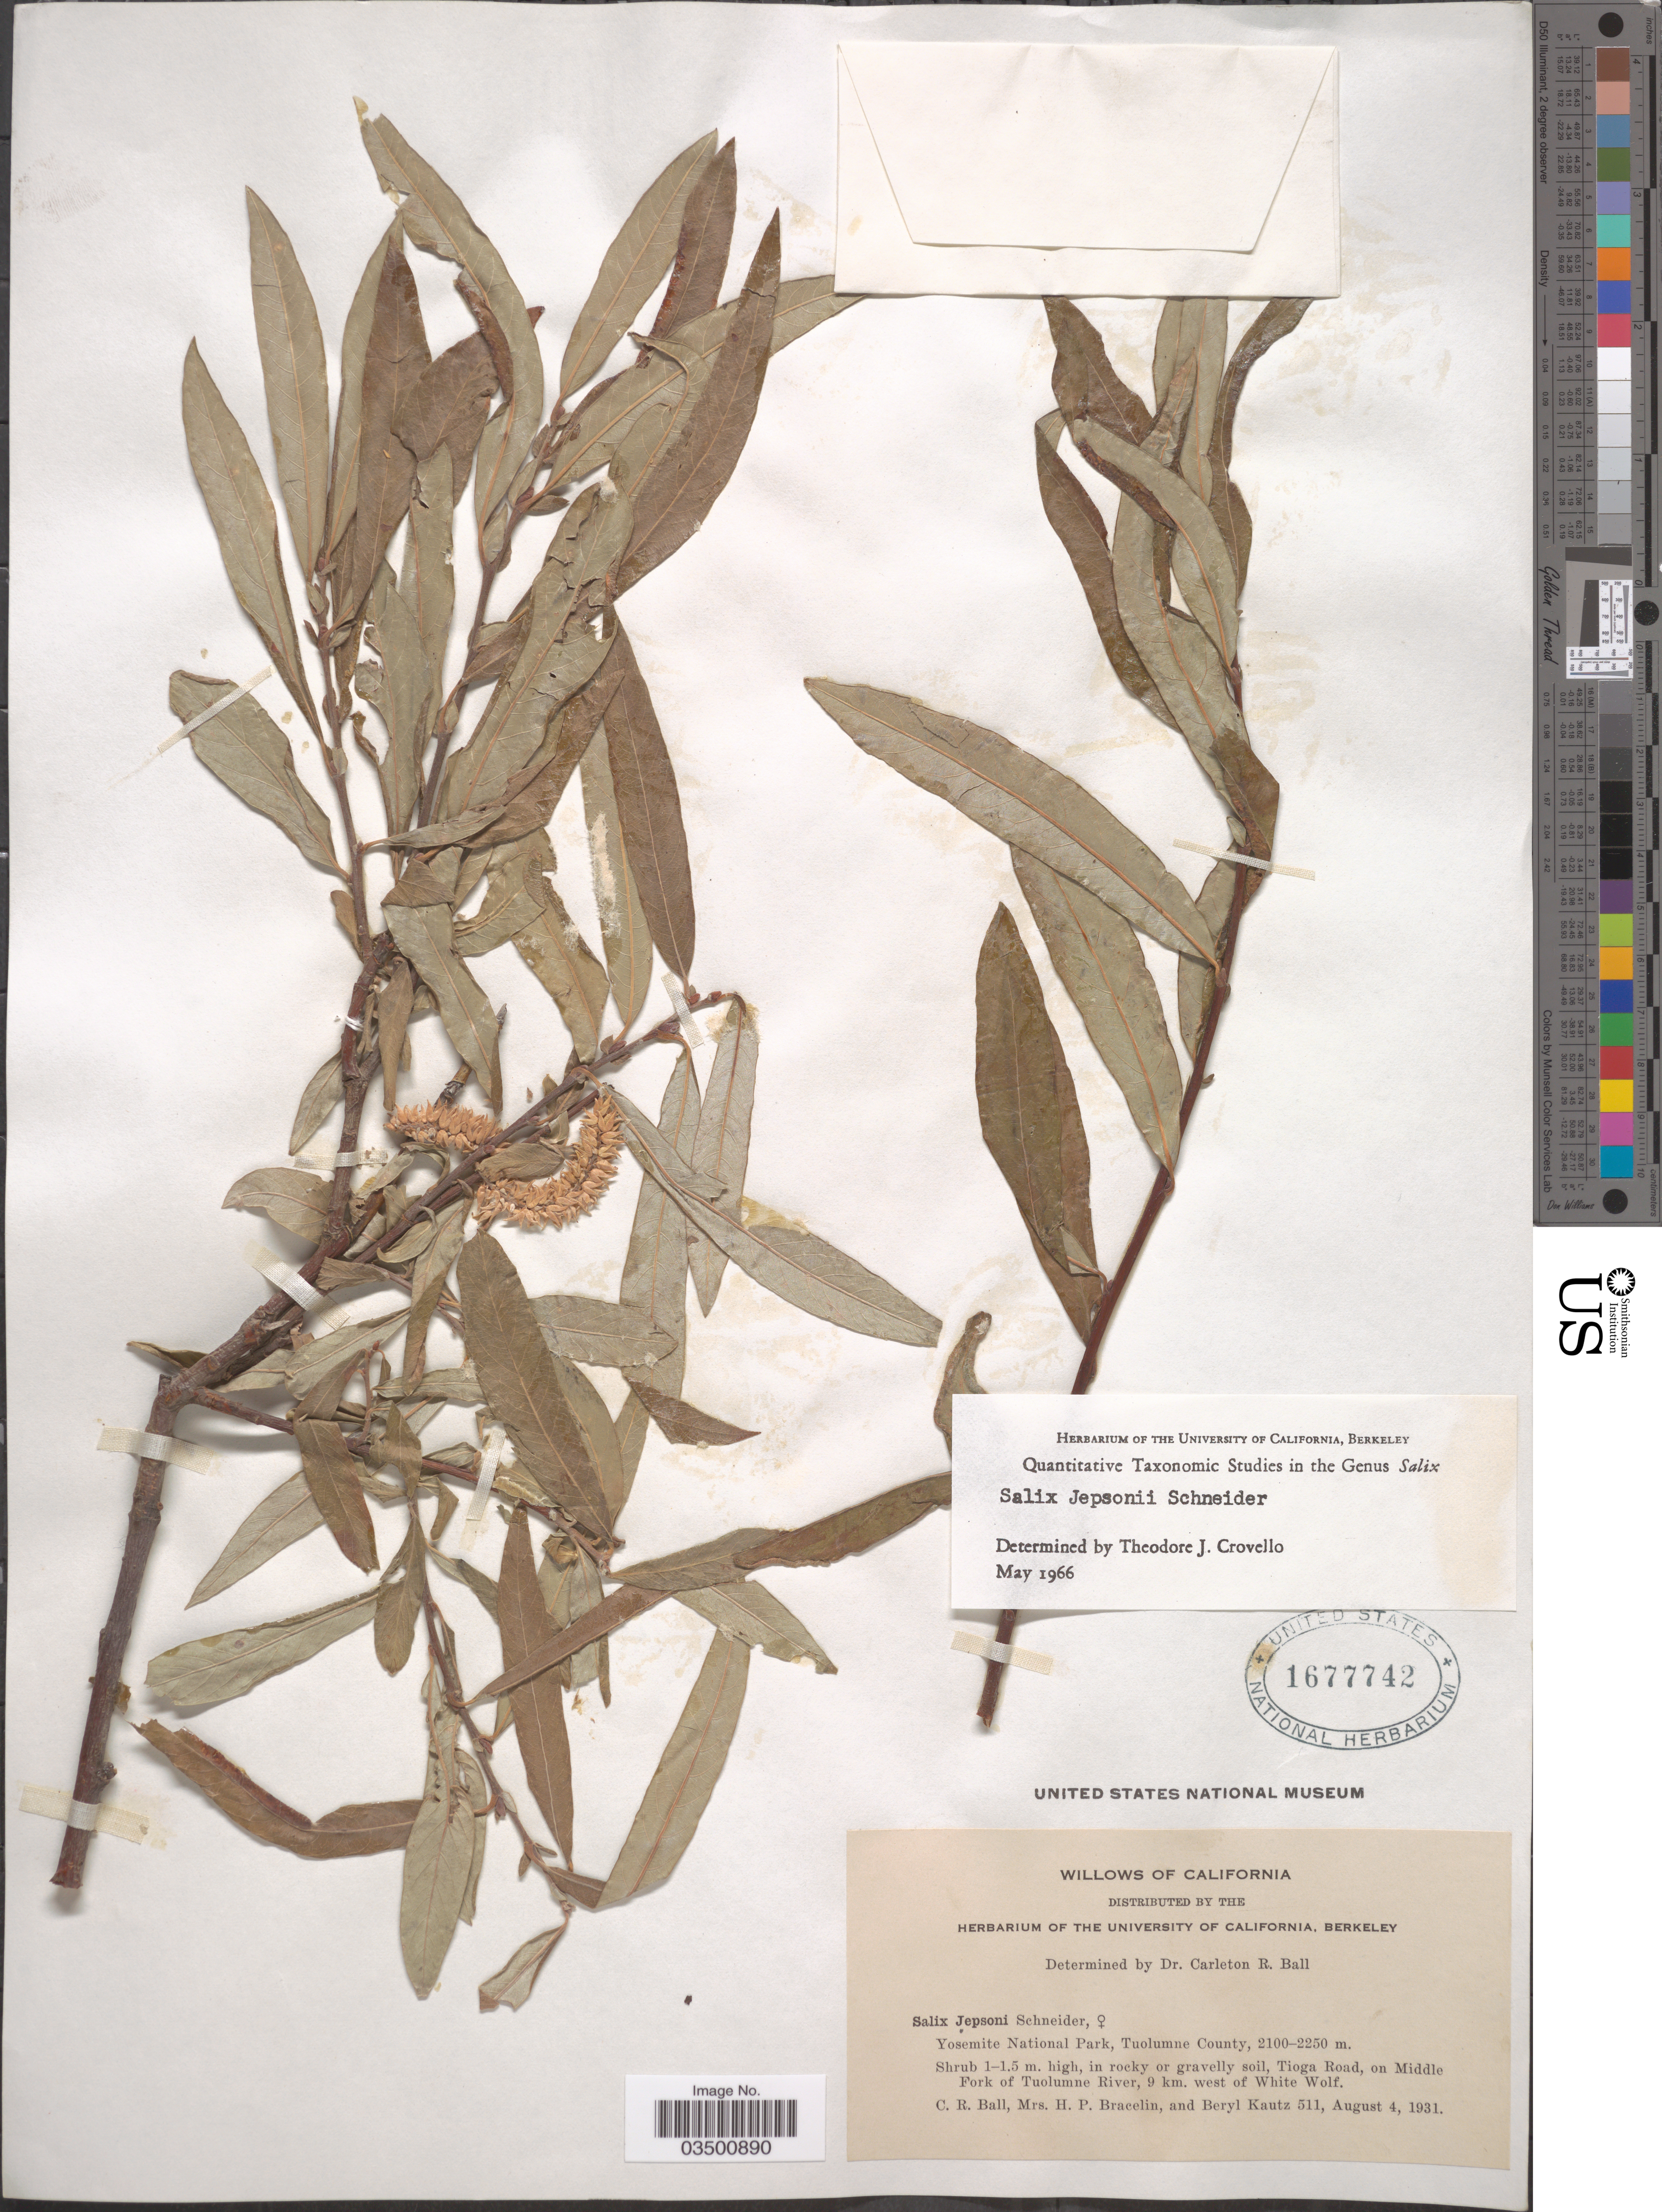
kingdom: Plantae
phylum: Tracheophyta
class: Magnoliopsida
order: Malpighiales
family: Salicaceae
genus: Salix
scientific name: Salix jepsonii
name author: C.K. Schneid.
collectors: C. R. Ball, H. Bracelin & B. Kautz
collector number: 511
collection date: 1931-08-04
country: United States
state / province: California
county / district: Tuolumne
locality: Yosemite National Park, Tuolumne County. In rocky or gravelly soil, Tioga Road, on Middle Fork of Tuolumne River, 9 km. west of White Golf.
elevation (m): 2100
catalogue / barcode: US 1677742